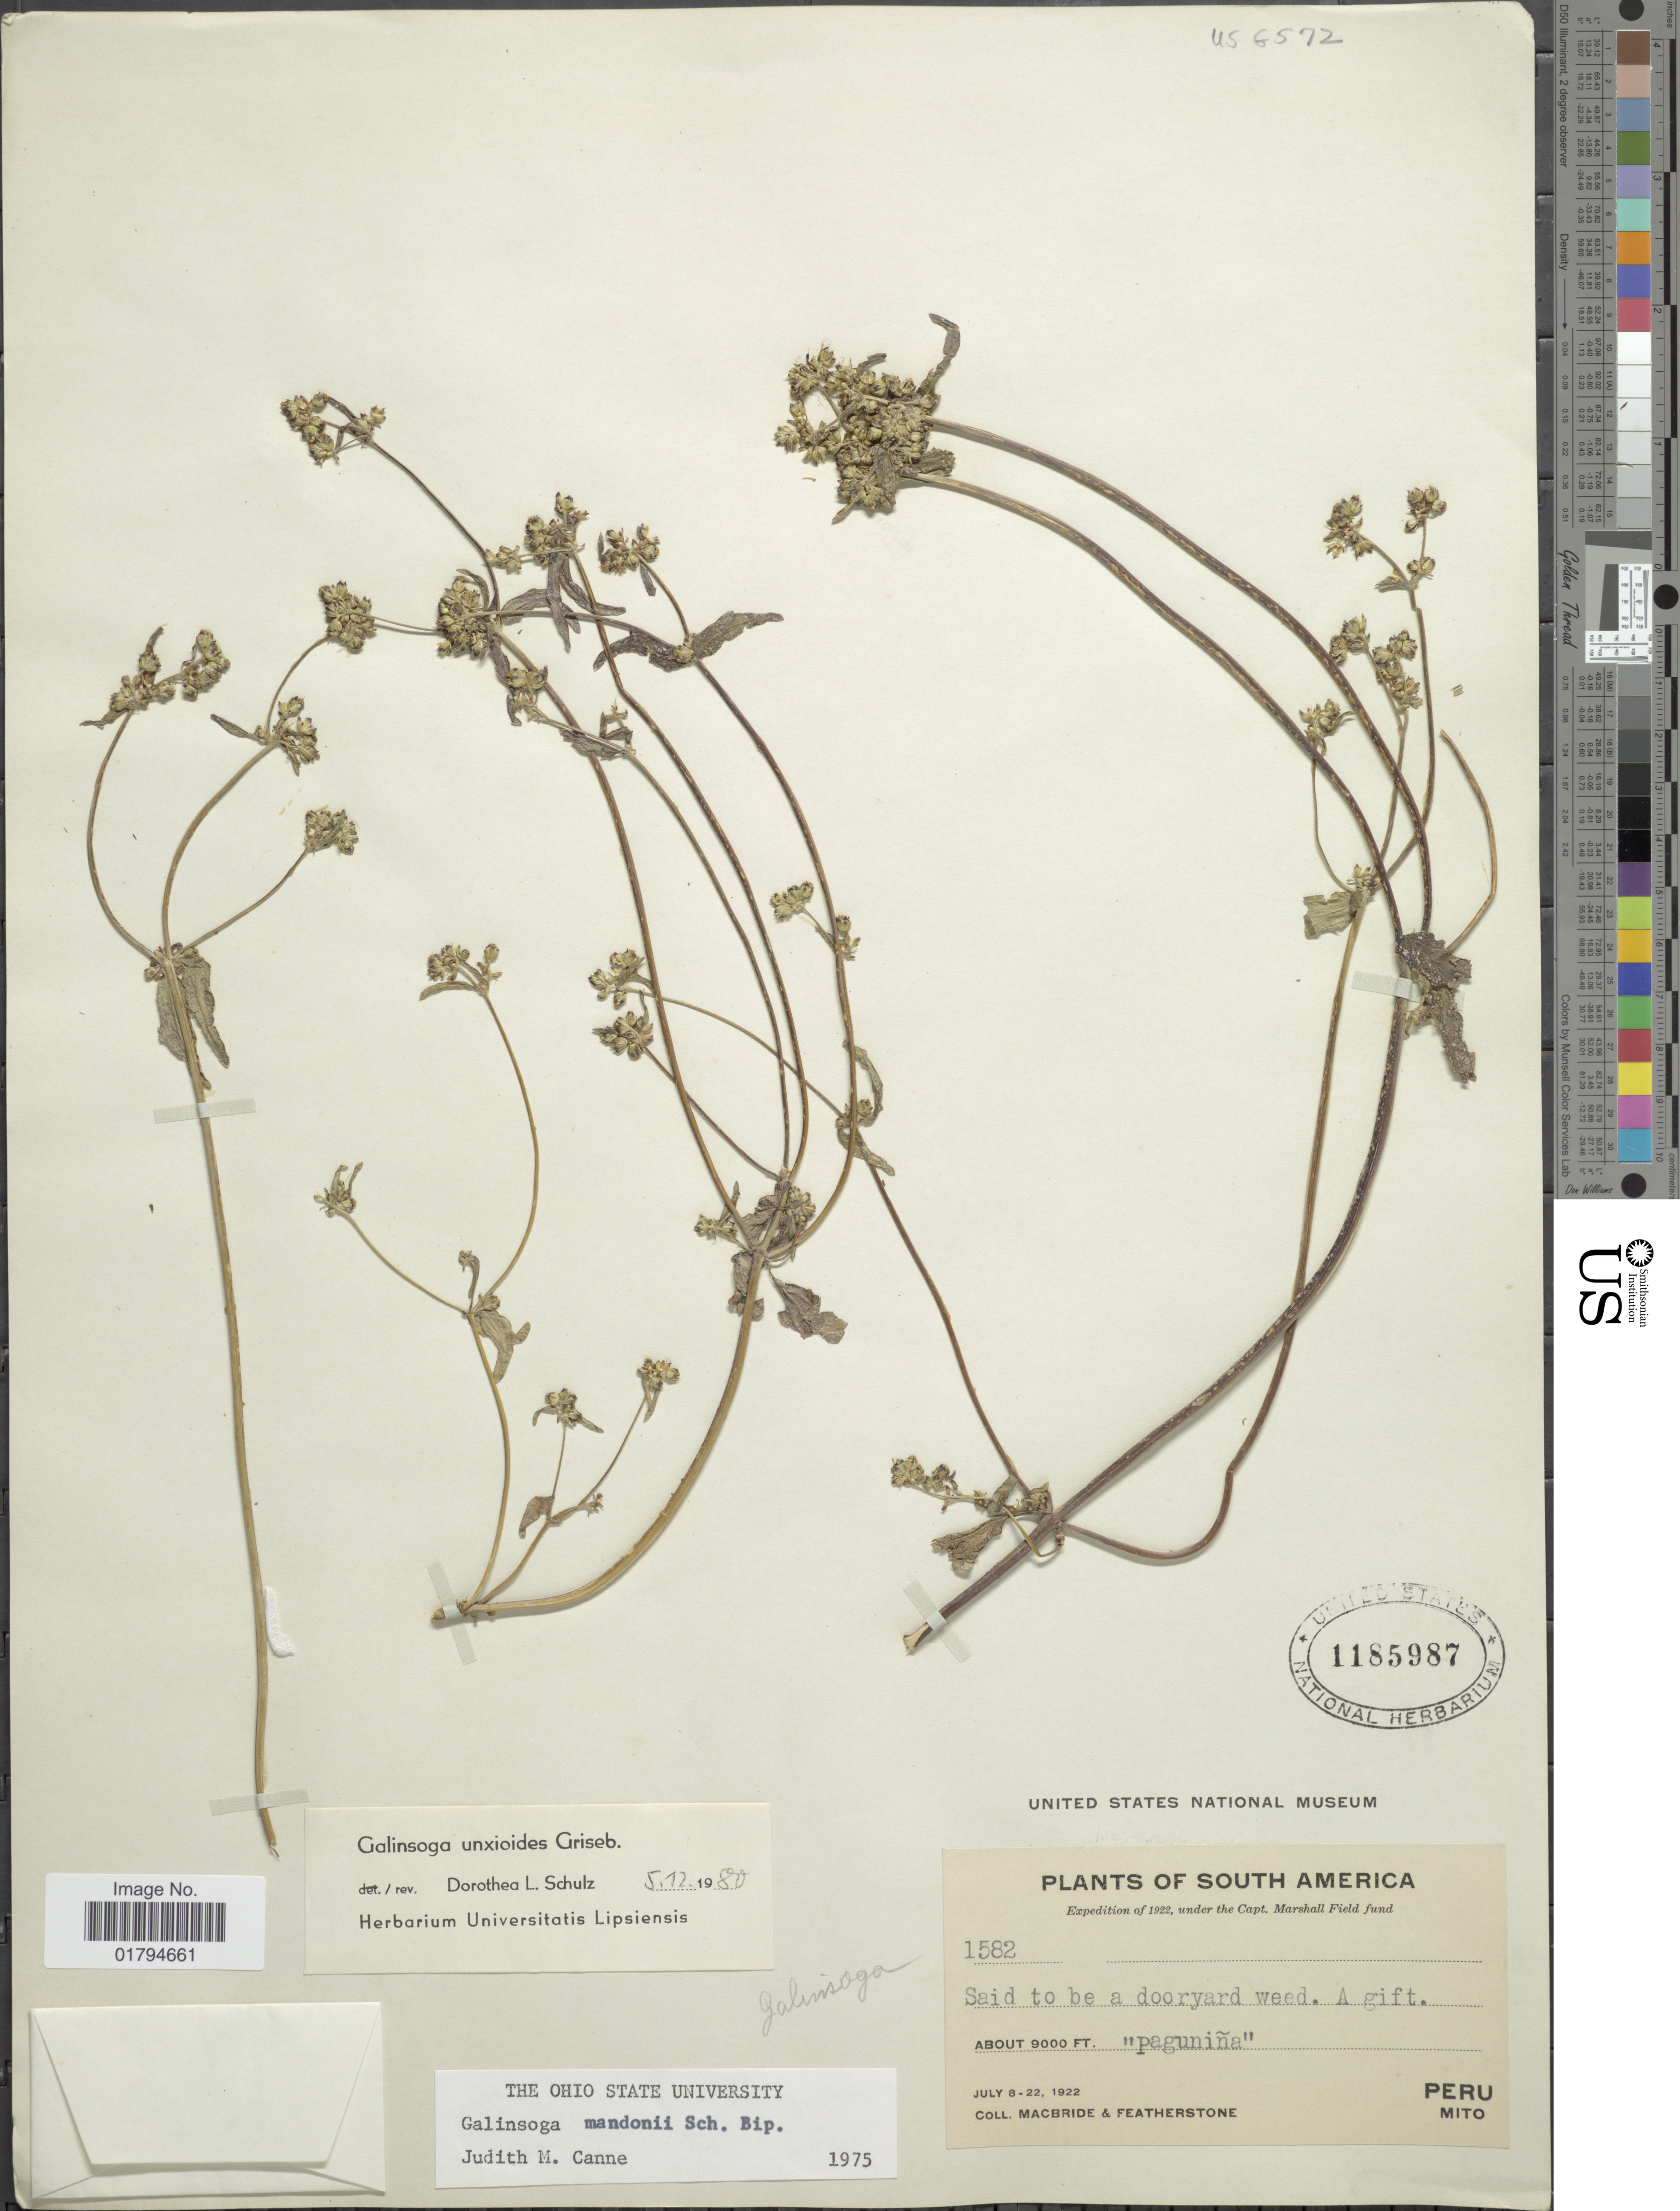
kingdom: Plantae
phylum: Tracheophyta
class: Magnoliopsida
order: Asterales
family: Asteraceae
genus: Galinsoga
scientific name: Galinsoga unxioides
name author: Griseb.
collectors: Macbride, -- & -. Featherstone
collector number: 1582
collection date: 1922-07-08/1922-07-22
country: Peru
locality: Mito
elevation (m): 2743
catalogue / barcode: US 1185987